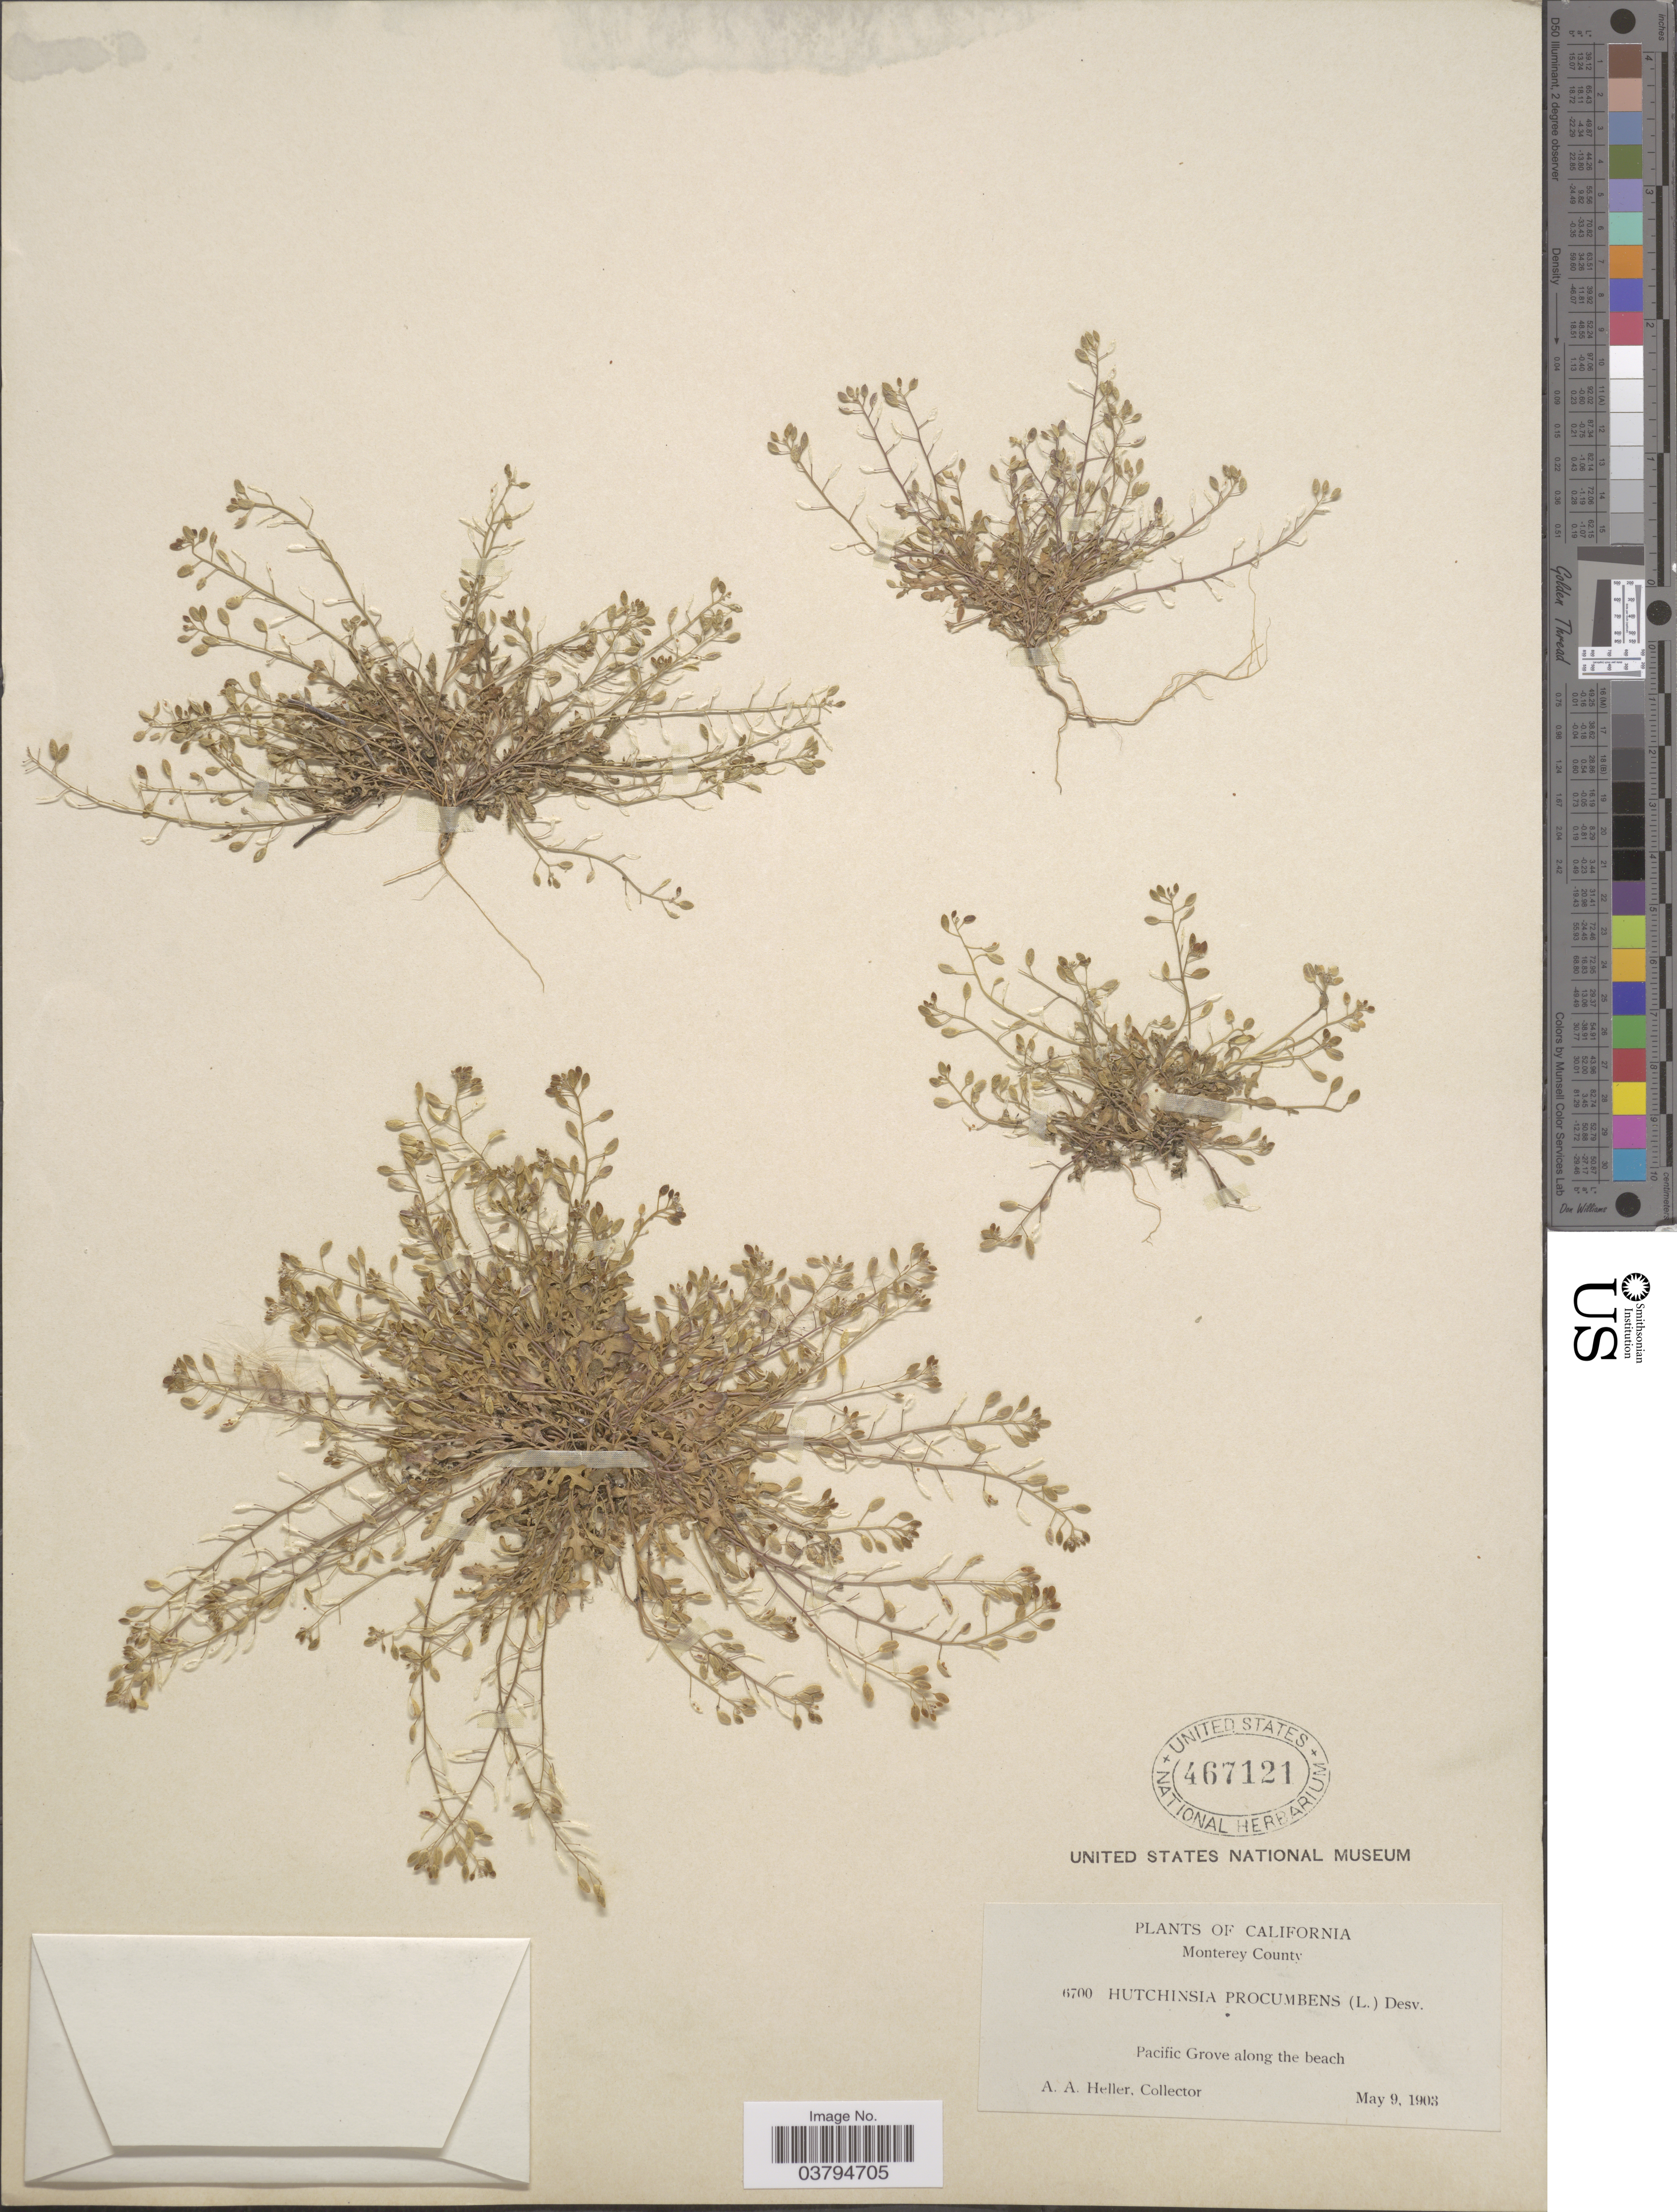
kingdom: Plantae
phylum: Tracheophyta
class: Magnoliopsida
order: Brassicales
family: Brassicaceae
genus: Hornungia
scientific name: Hornungia procumbens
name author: (L.) Hayek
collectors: A. A. Heller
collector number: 6700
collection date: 1903-05-09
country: United States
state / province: California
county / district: Monterey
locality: Moneterey County. Pacific Grove along the beach.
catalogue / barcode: US 467121